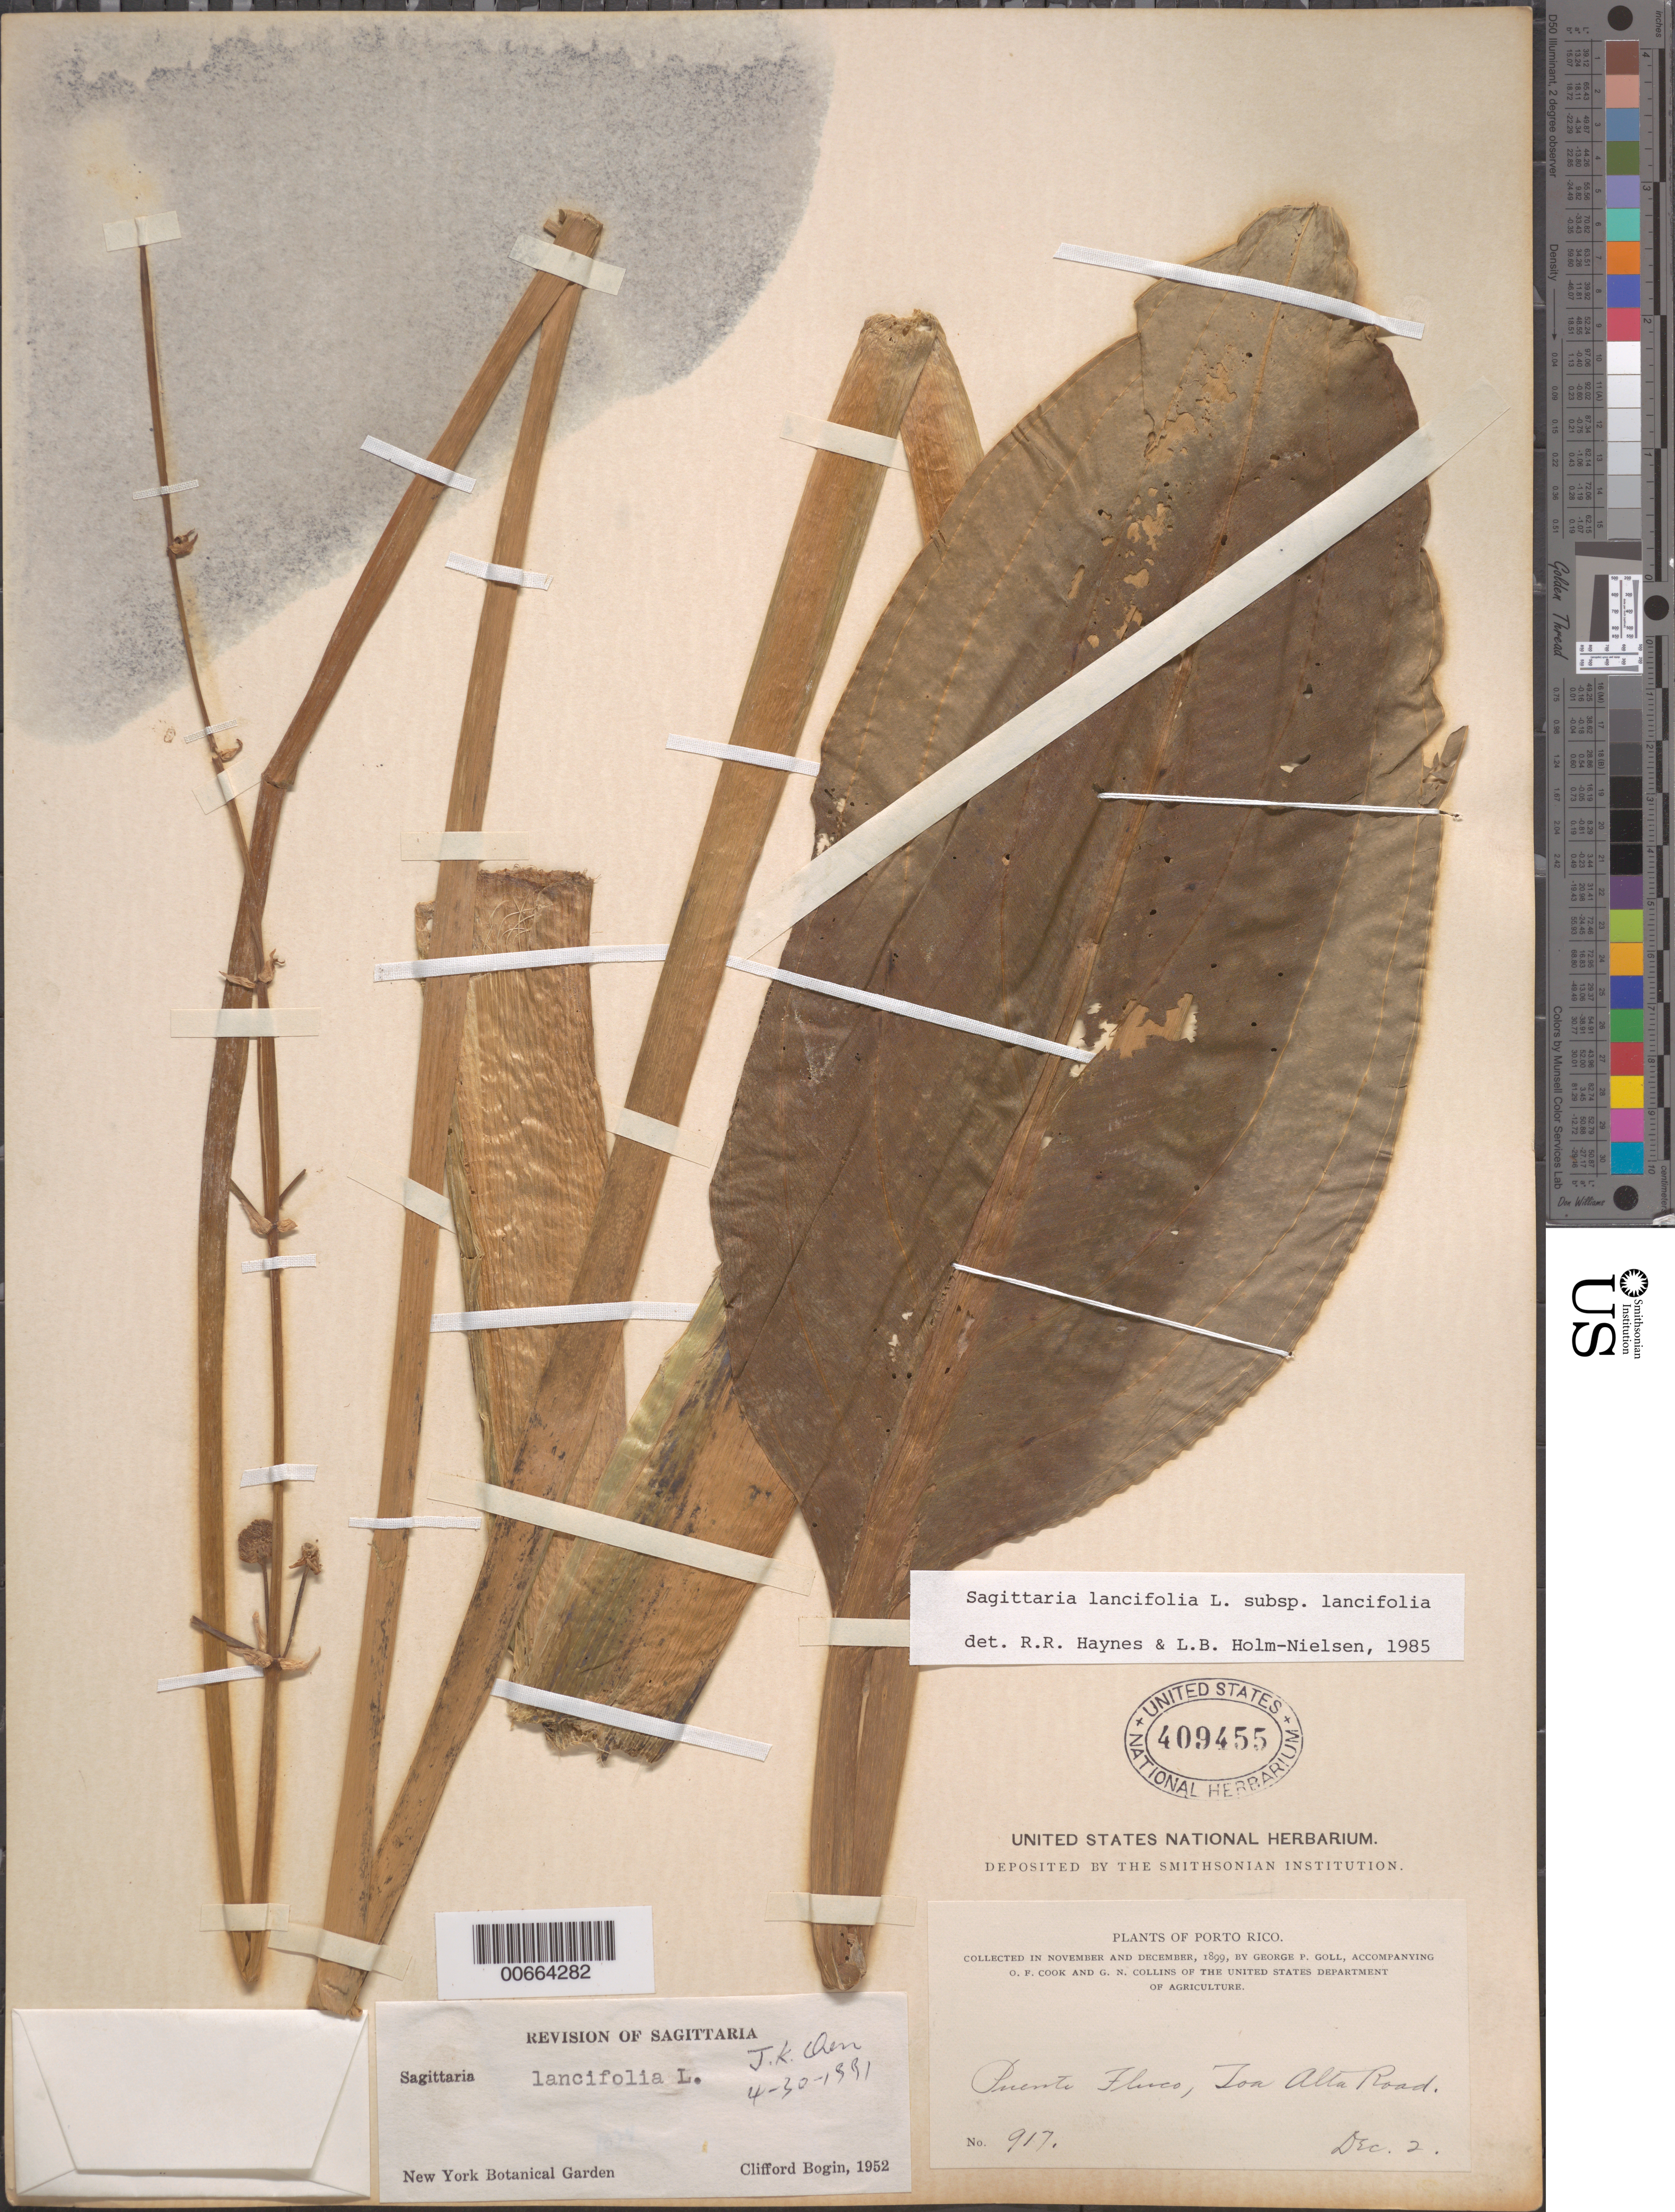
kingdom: Plantae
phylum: Tracheophyta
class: Liliopsida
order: Alismatales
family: Alismataceae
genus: Sagittaria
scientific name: Sagittaria lancifolia subsp. lancifolia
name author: L.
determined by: Haynes, R. R.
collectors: G. Goll, O. F. Cook & G. N. Collins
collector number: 917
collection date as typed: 02 Dec 1899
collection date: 1899-12-02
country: Puerto Rico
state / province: Toa Alta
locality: Puerto Fluco, Toa Alta Road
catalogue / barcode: US 409455